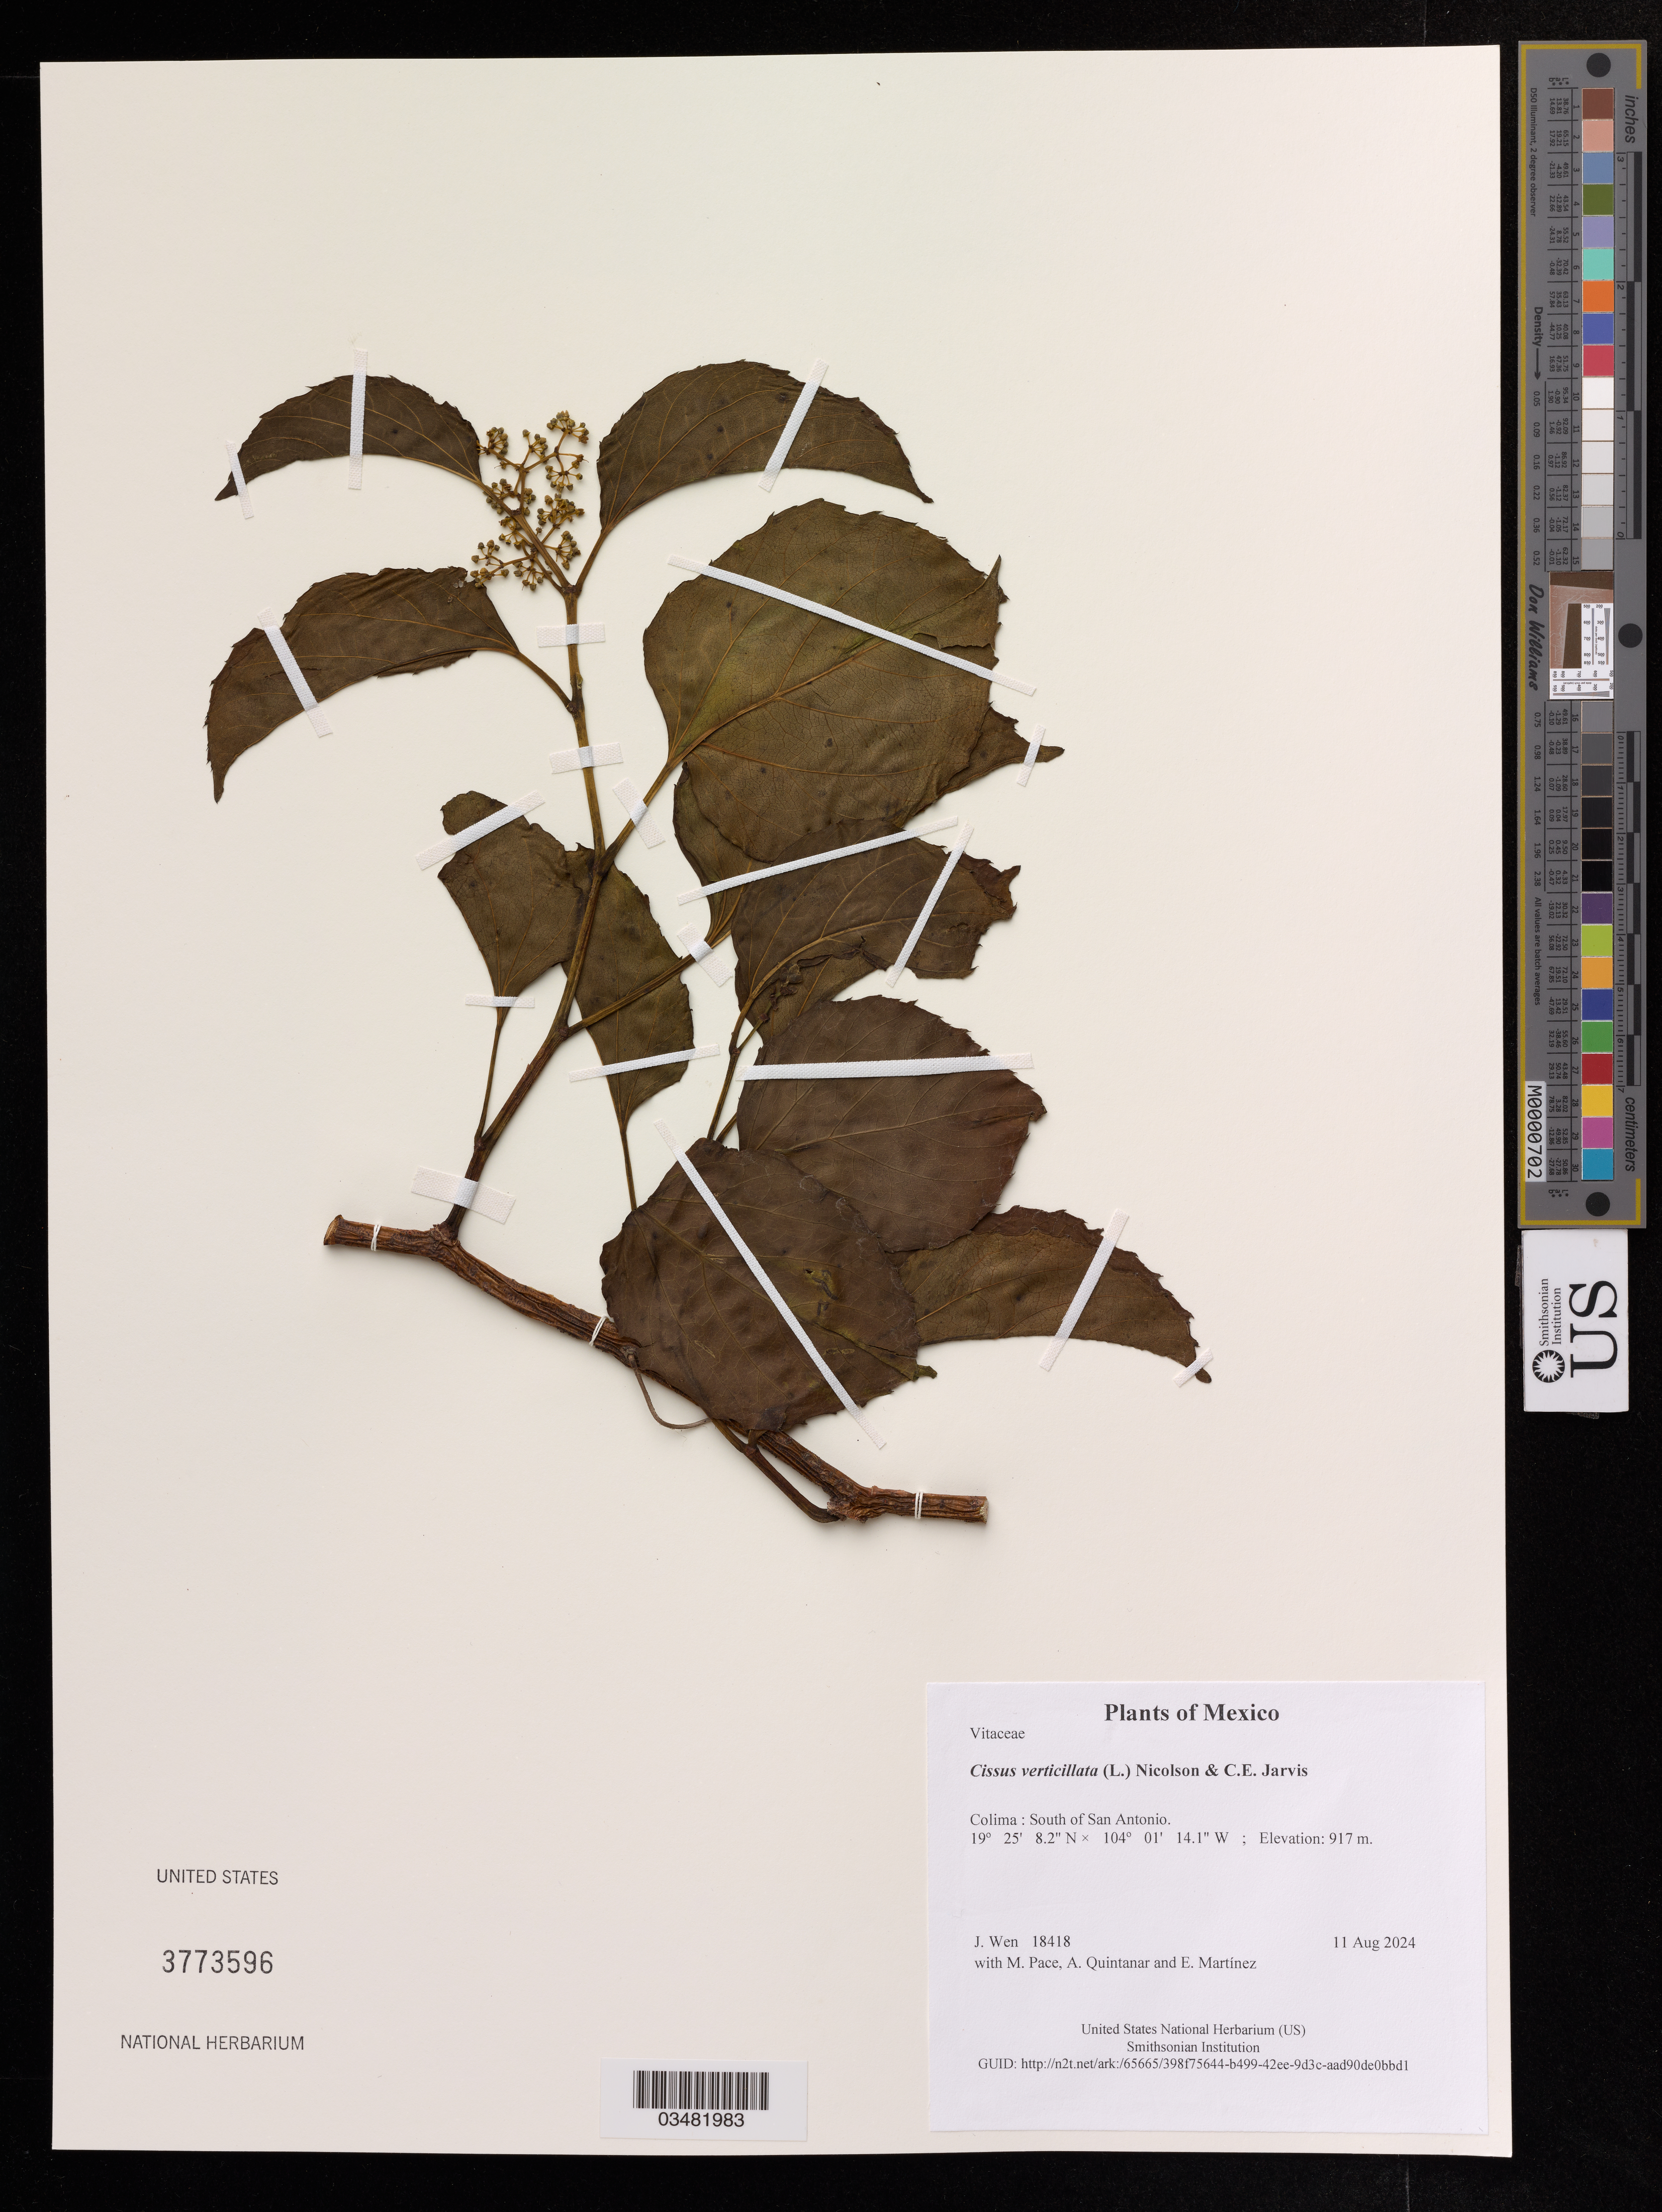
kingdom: Plantae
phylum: Tracheophyta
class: Magnoliopsida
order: Vitales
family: Vitaceae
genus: Cissus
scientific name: Cissus verticillata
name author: (L.) Nicolson & C.E. Jarvis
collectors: J. Wen, M. Pace, A. Quintanar & E. Martinez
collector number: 18418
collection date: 2024-08-11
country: Mexico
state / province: Colima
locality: South of San Antonio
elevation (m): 917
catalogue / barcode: US 3773596